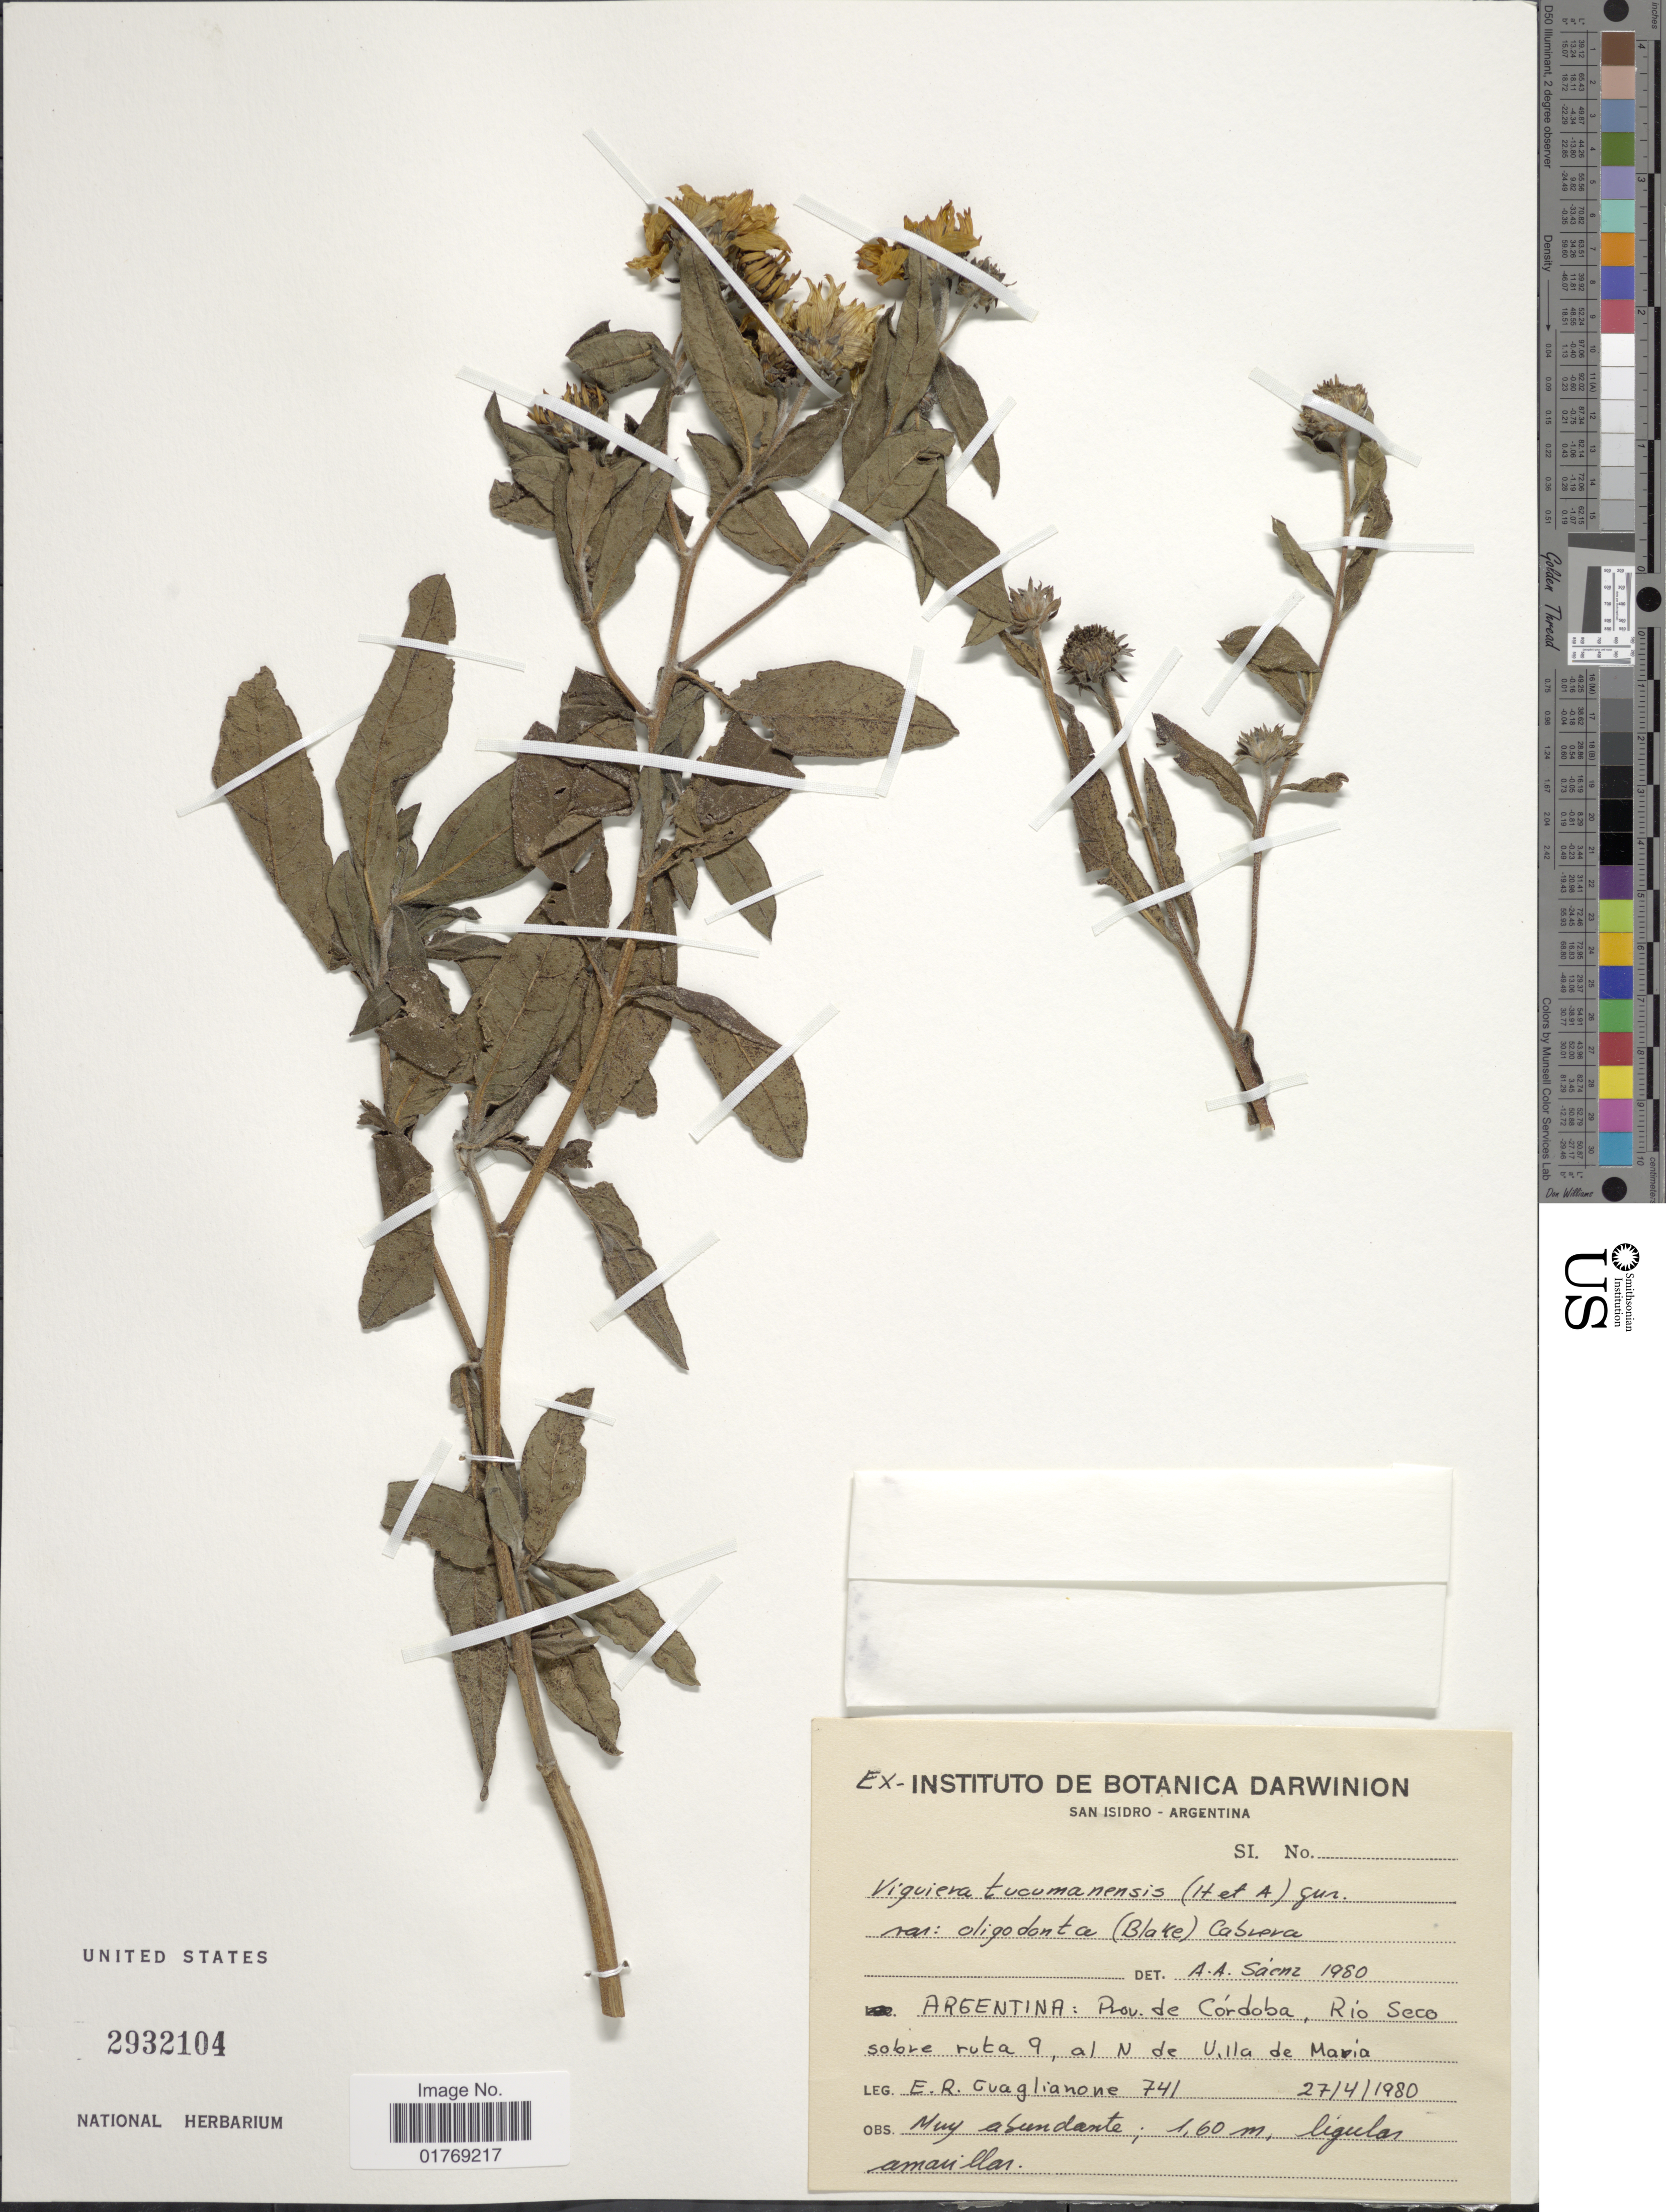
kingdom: Plantae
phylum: Tracheophyta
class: Magnoliopsida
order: Asterales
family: Asteraceae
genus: Viguiera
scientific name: Viguiera tucumanensis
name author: (Hook. & Arn.) Griseb.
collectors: E. R. Guaglianone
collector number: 741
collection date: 1980-04-27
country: Argentina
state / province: Cordoba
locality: Argentina: Prov. de Córdoba, Rio Seco sobre ruta 9, al N de Ulla de Maria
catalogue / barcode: US 2932104